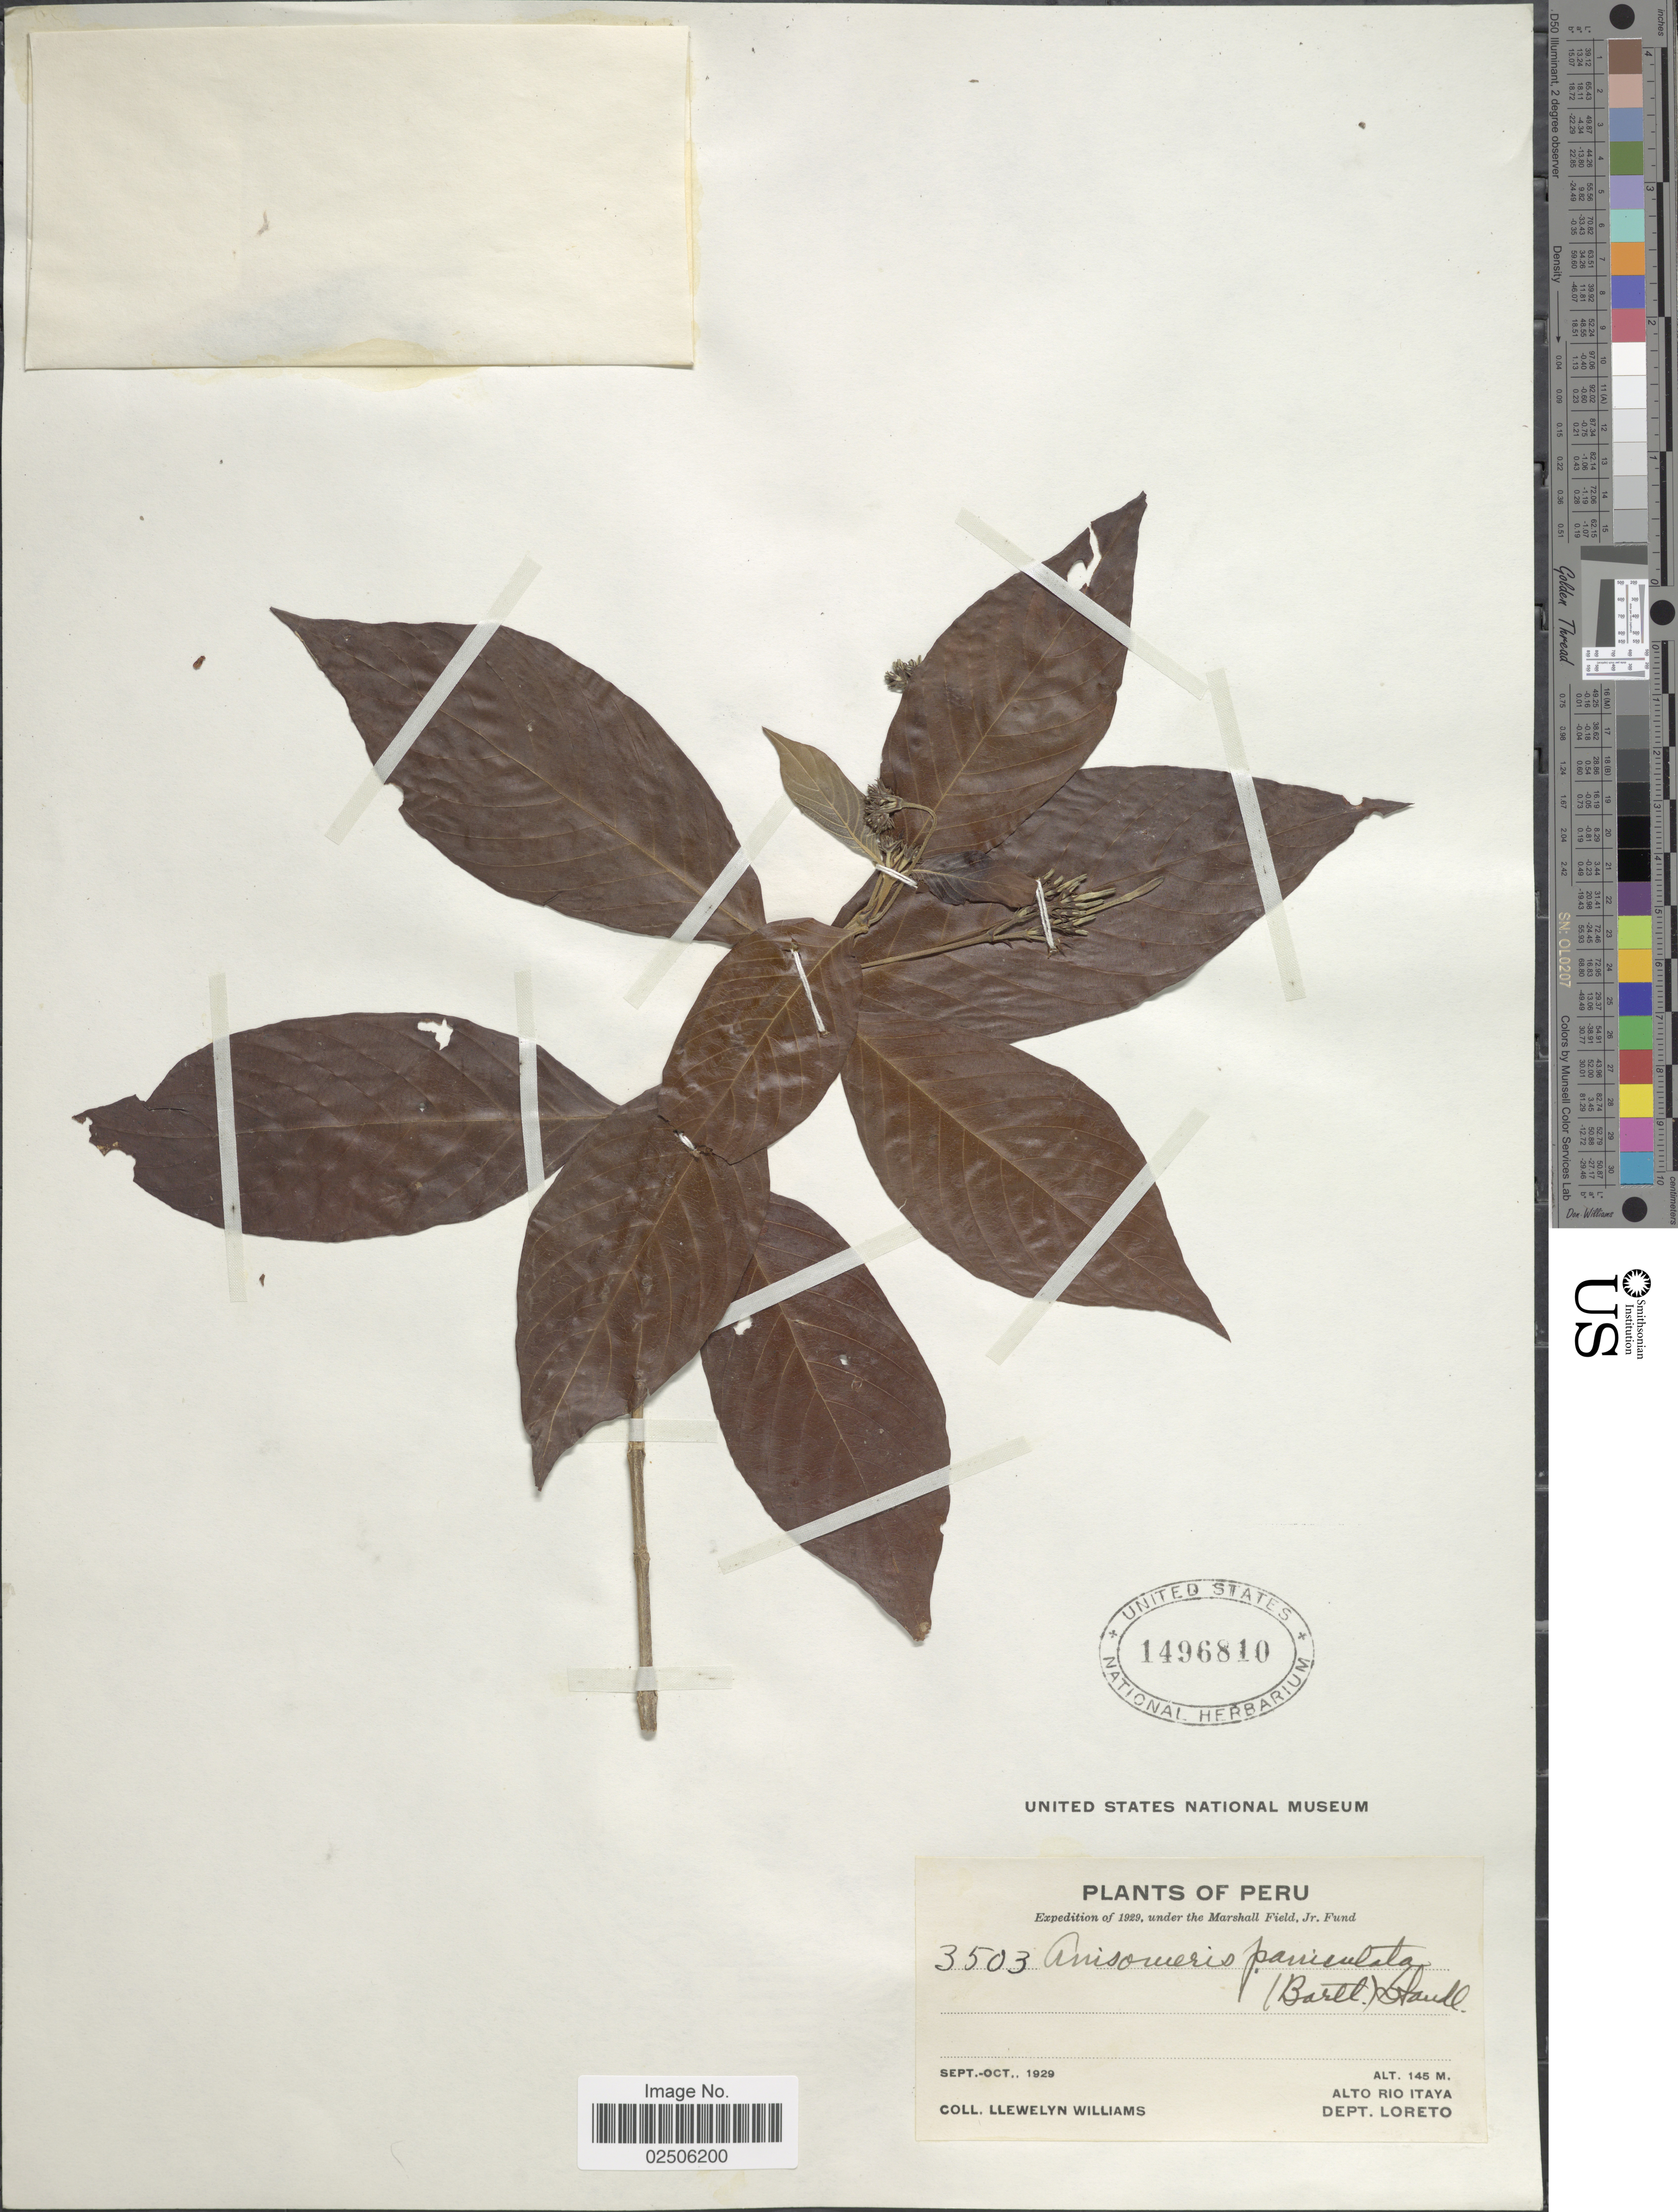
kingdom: Plantae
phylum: Tracheophyta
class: Magnoliopsida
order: Gentianales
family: Rubiaceae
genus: Chomelia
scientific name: Chomelia paniculata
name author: (Bartl. ex DC.) Steyerm.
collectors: Ll. Williams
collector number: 3503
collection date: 1929-09/1929-10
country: Peru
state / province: Loreto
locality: Alto Rio Itaya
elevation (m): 145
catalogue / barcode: US 1496810